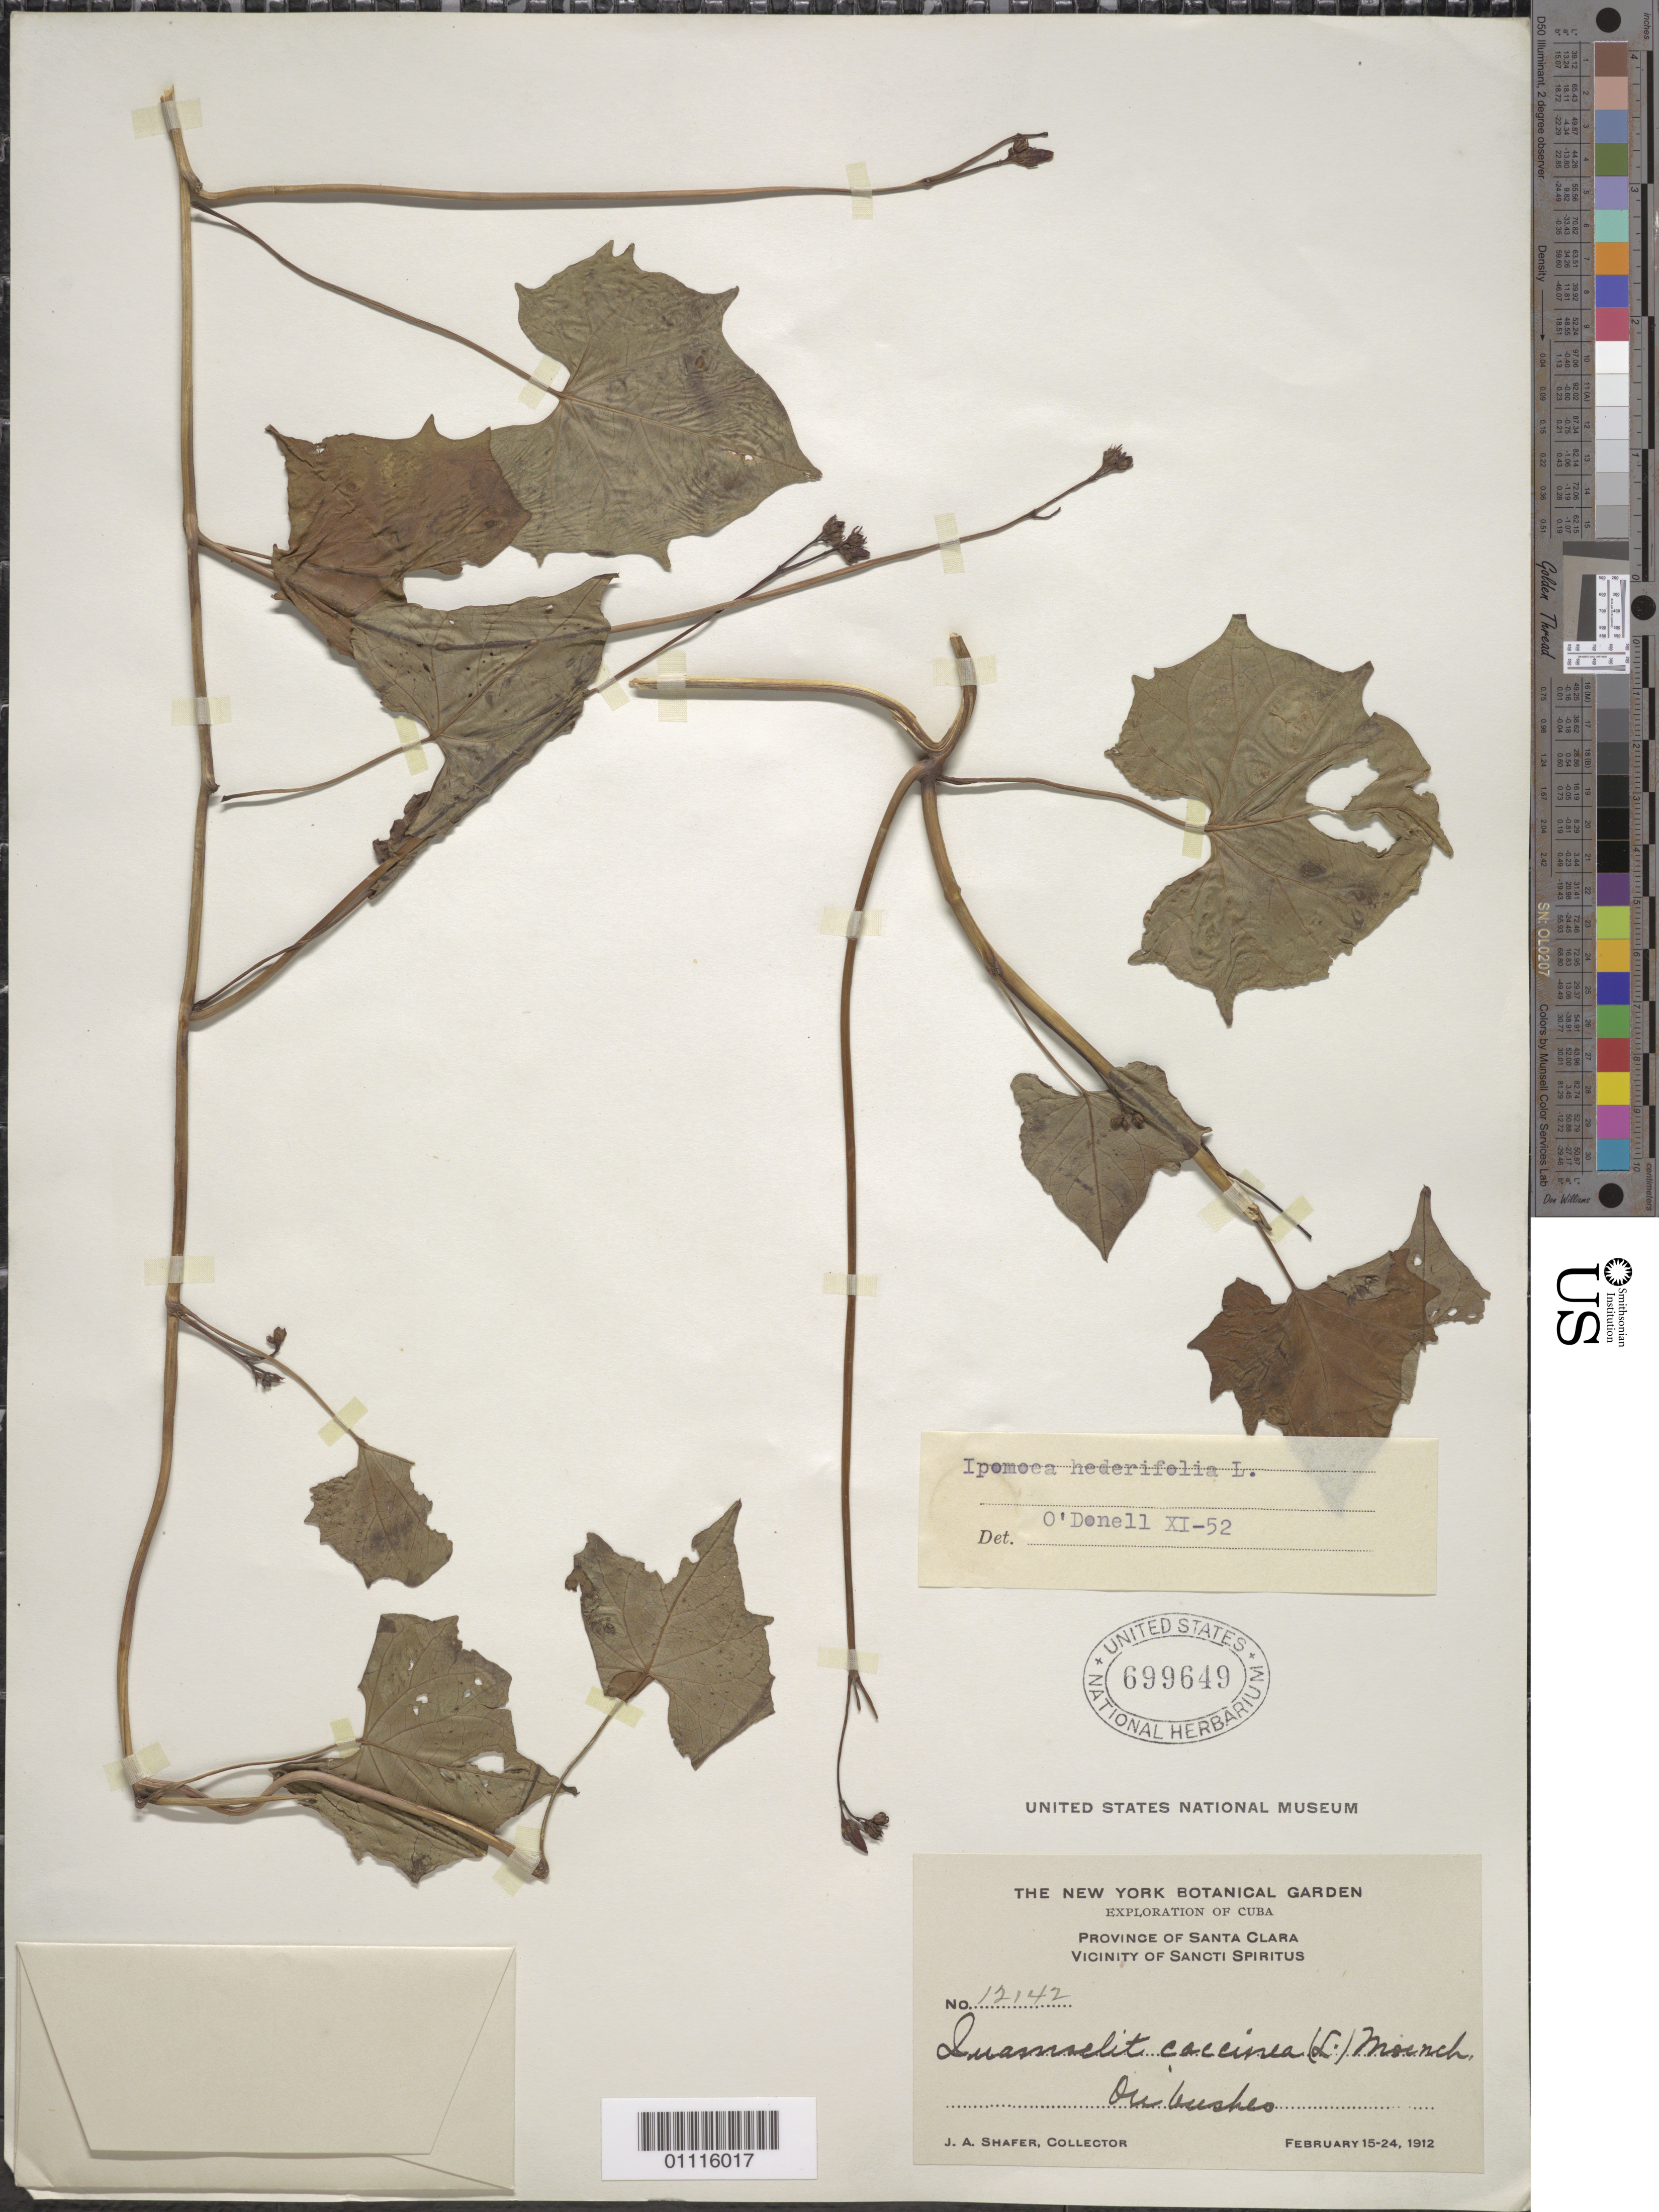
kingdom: Plantae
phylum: Tracheophyta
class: Magnoliopsida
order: Solanales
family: Convolvulaceae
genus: Ipomoea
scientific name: Ipomoea hederifolia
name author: L.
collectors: J. A. Shafer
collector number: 12142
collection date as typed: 15 Feb 1912 to 24 Feb 1912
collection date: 1912-02-15/1912-02-24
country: Cuba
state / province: Sancti Spiritus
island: Cuba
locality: Vicinity of Sancti Spiritus On bushes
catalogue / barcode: US 699649